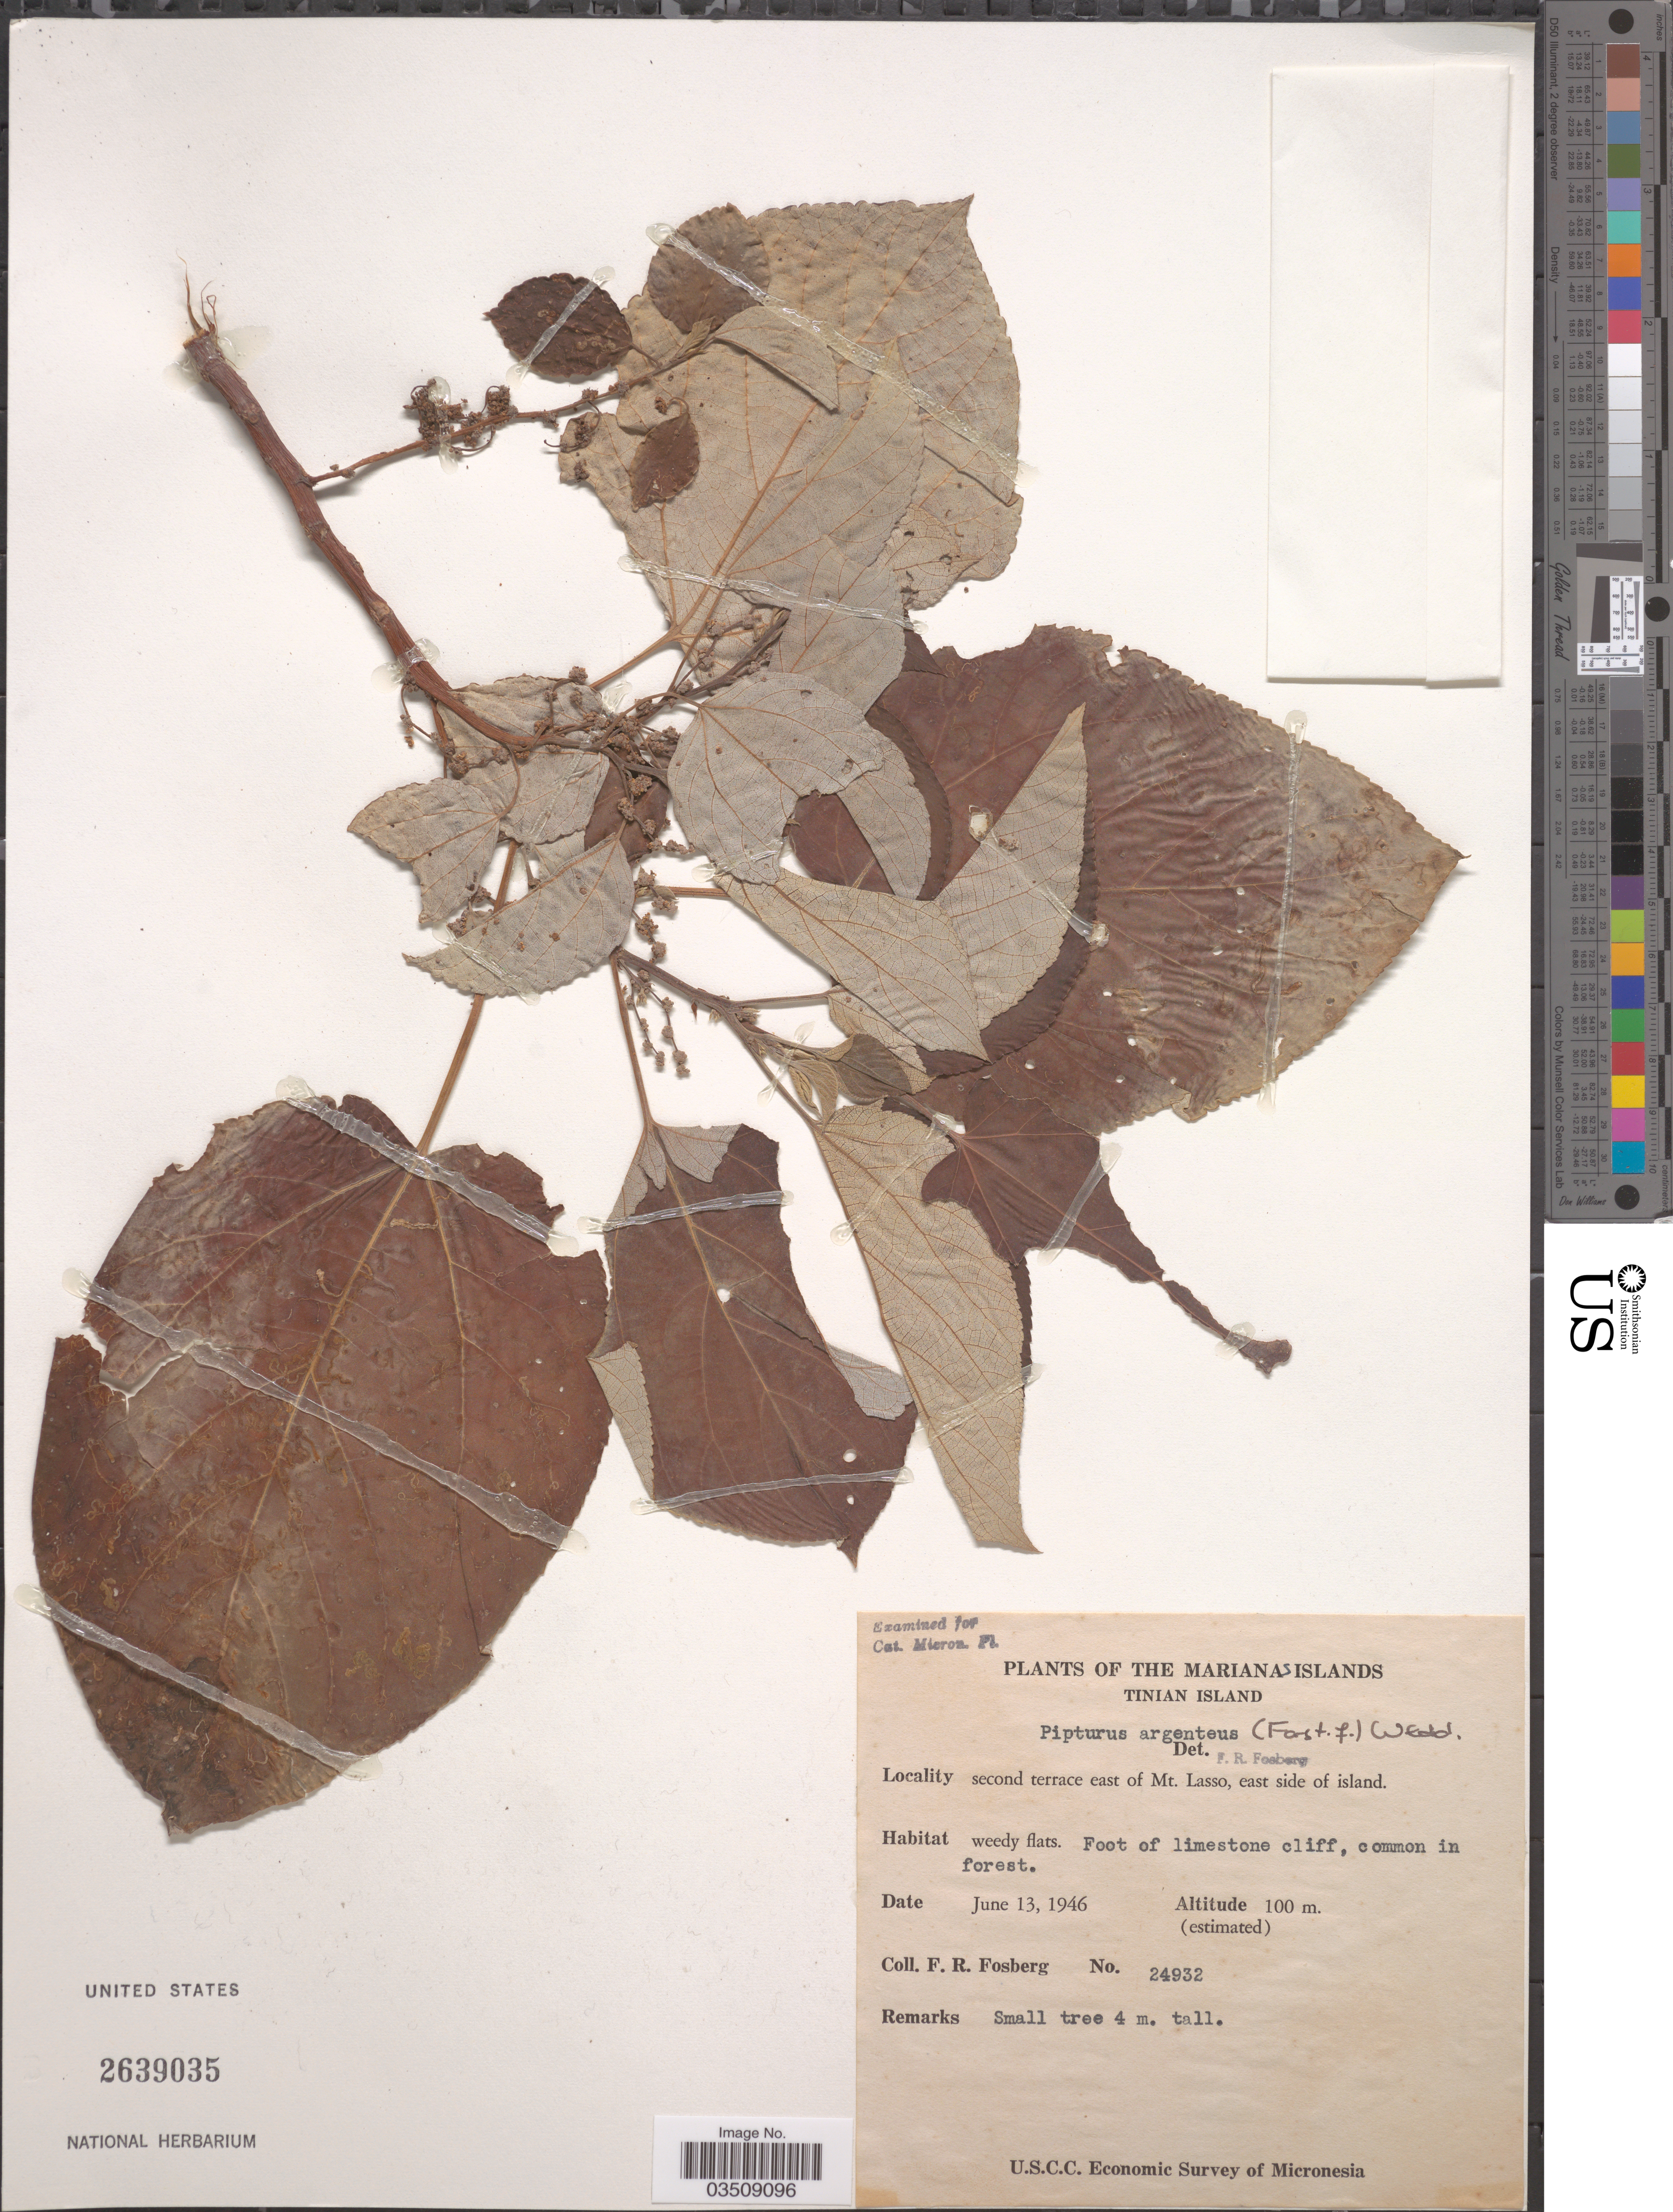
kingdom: Plantae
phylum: Tracheophyta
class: Magnoliopsida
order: Rosales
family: Urticaceae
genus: Pipturus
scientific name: Pipturus argenteus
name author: (G. Forst.) Wedd.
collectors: F. R. Fosberg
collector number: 24932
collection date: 1946-06-13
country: Northern Mariana Islands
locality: Marianas Islands. Tinian Island. Second terrace east of Mt. Lasso, east side of island.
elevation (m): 100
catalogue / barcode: US 2639035